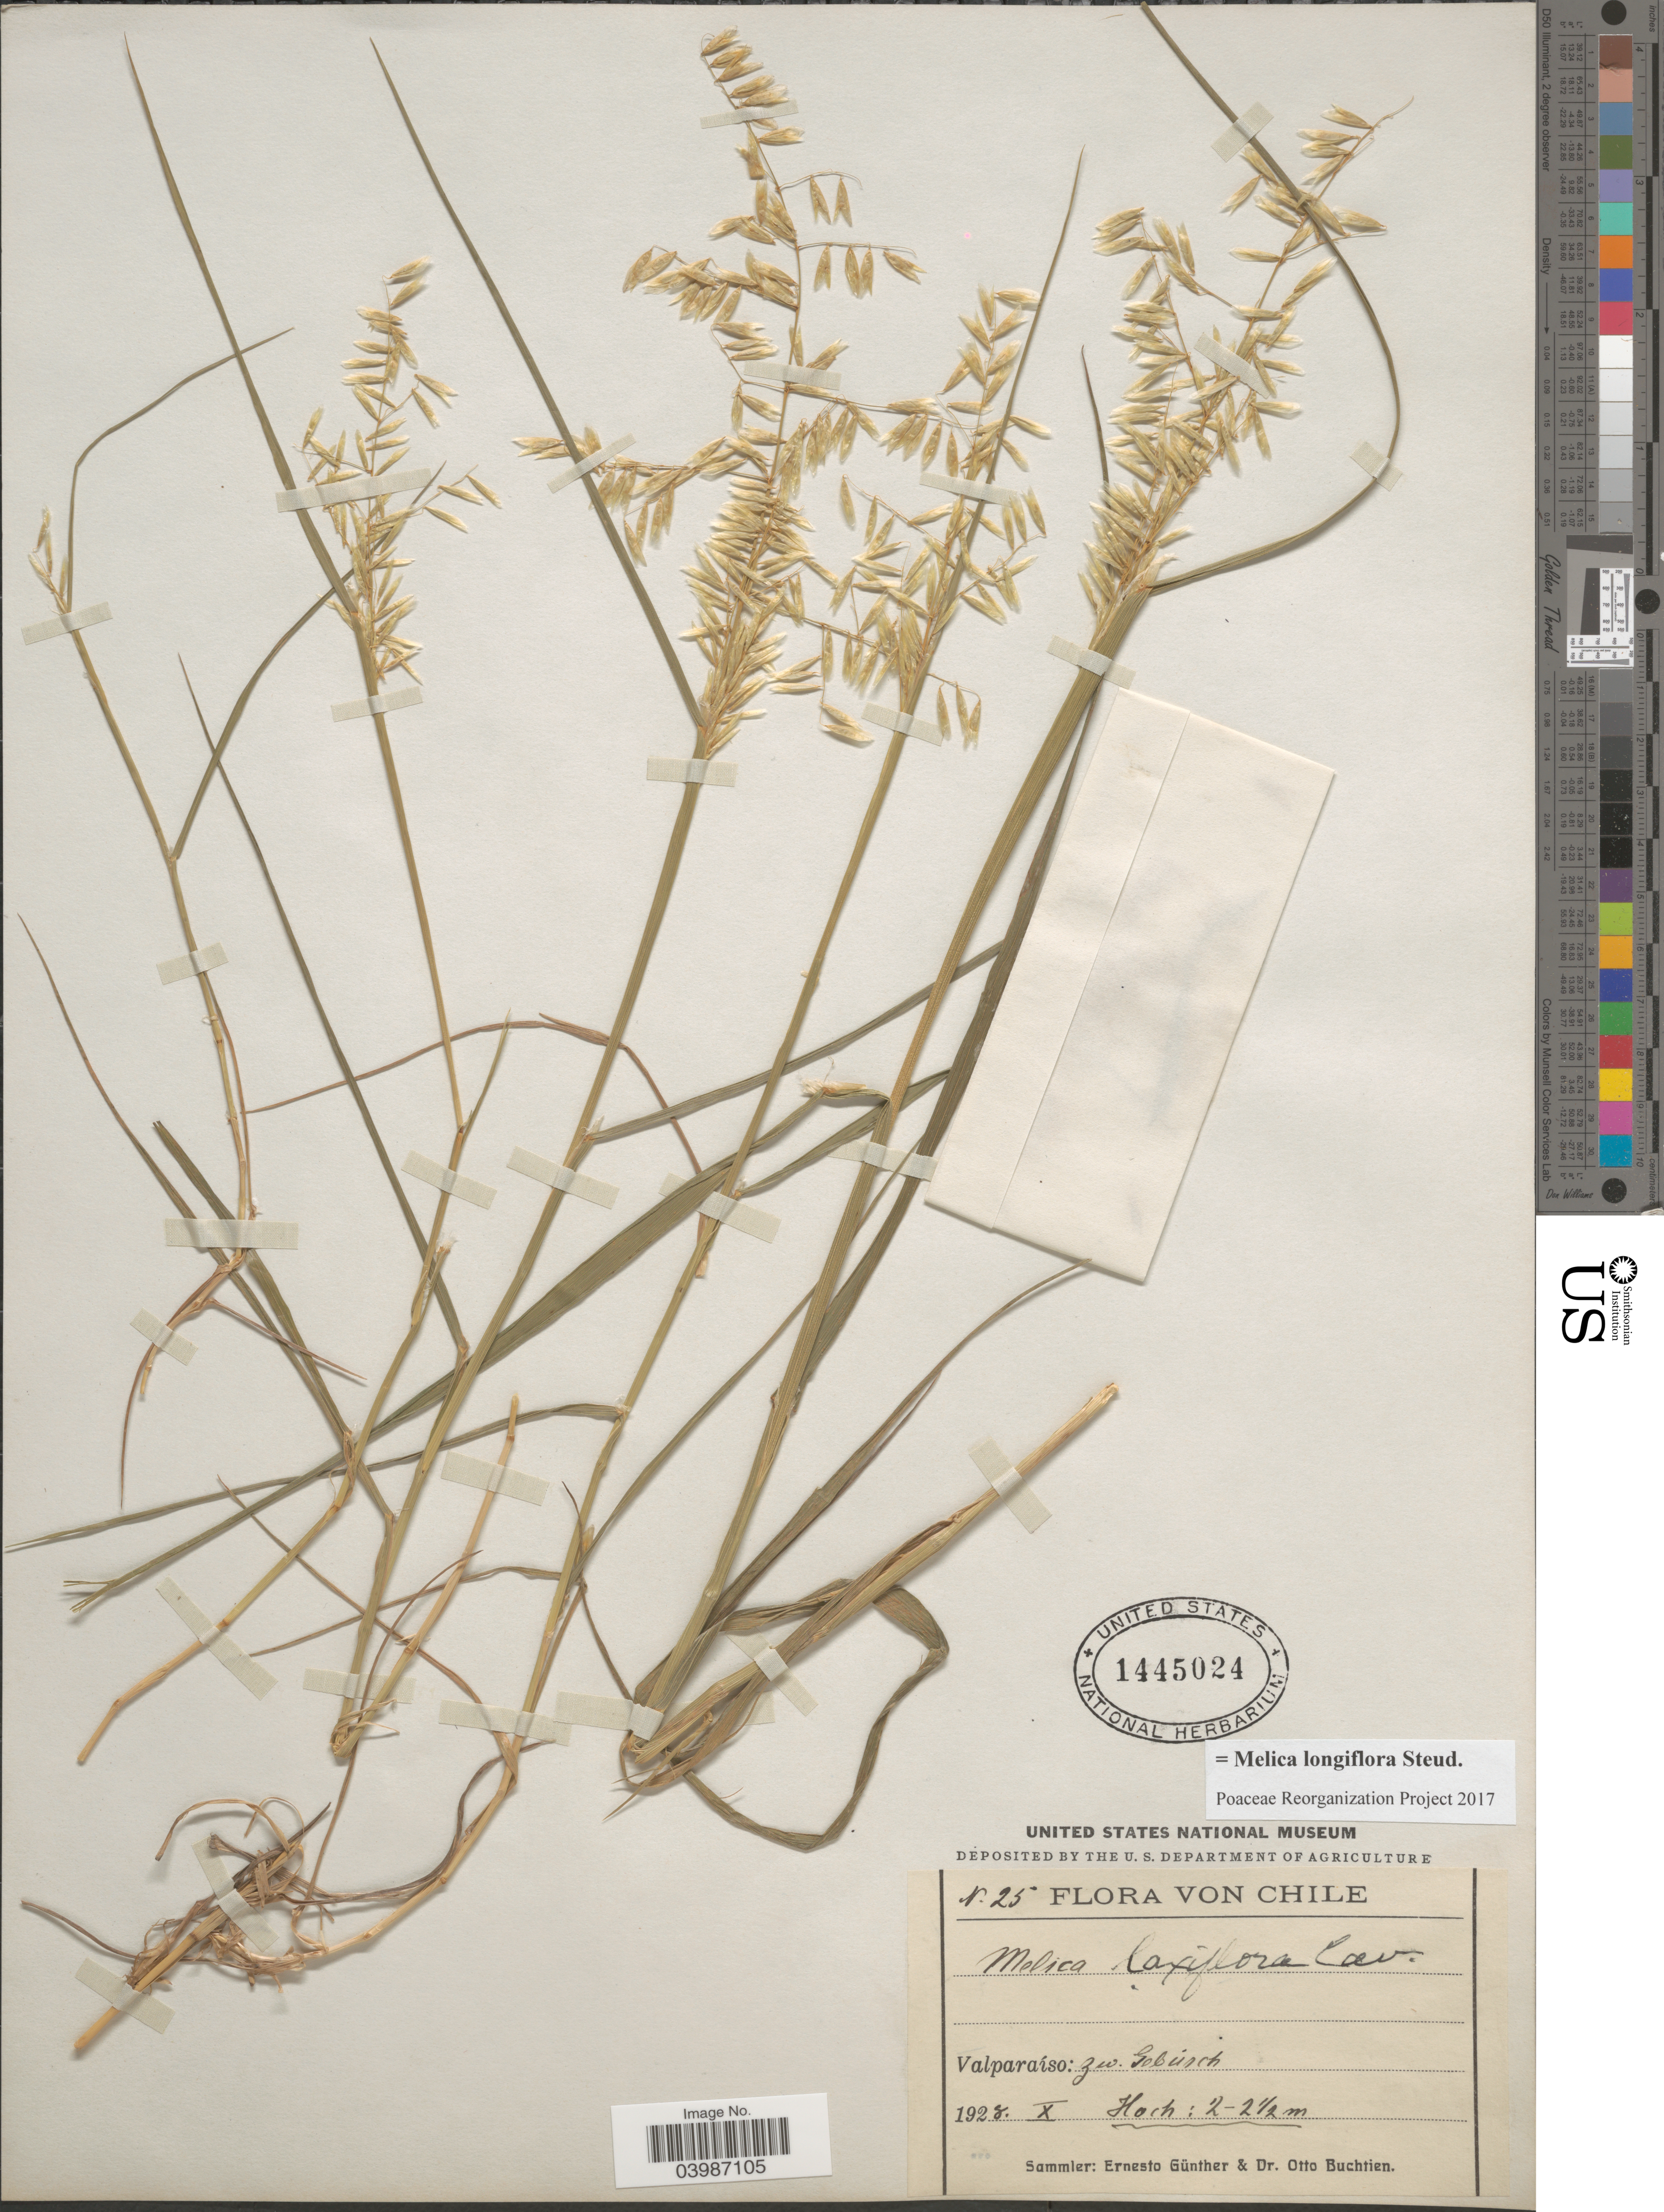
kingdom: Plantae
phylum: Tracheophyta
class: Liliopsida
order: Poales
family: Poaceae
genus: Melica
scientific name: Melica longiflora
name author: Steud.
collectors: E. Gunther & O. Buchtien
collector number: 25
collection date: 1928-10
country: Chile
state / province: Valparaíso (V)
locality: Valparaíso: zw. Gebúrch.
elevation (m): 2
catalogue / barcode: US 1445024